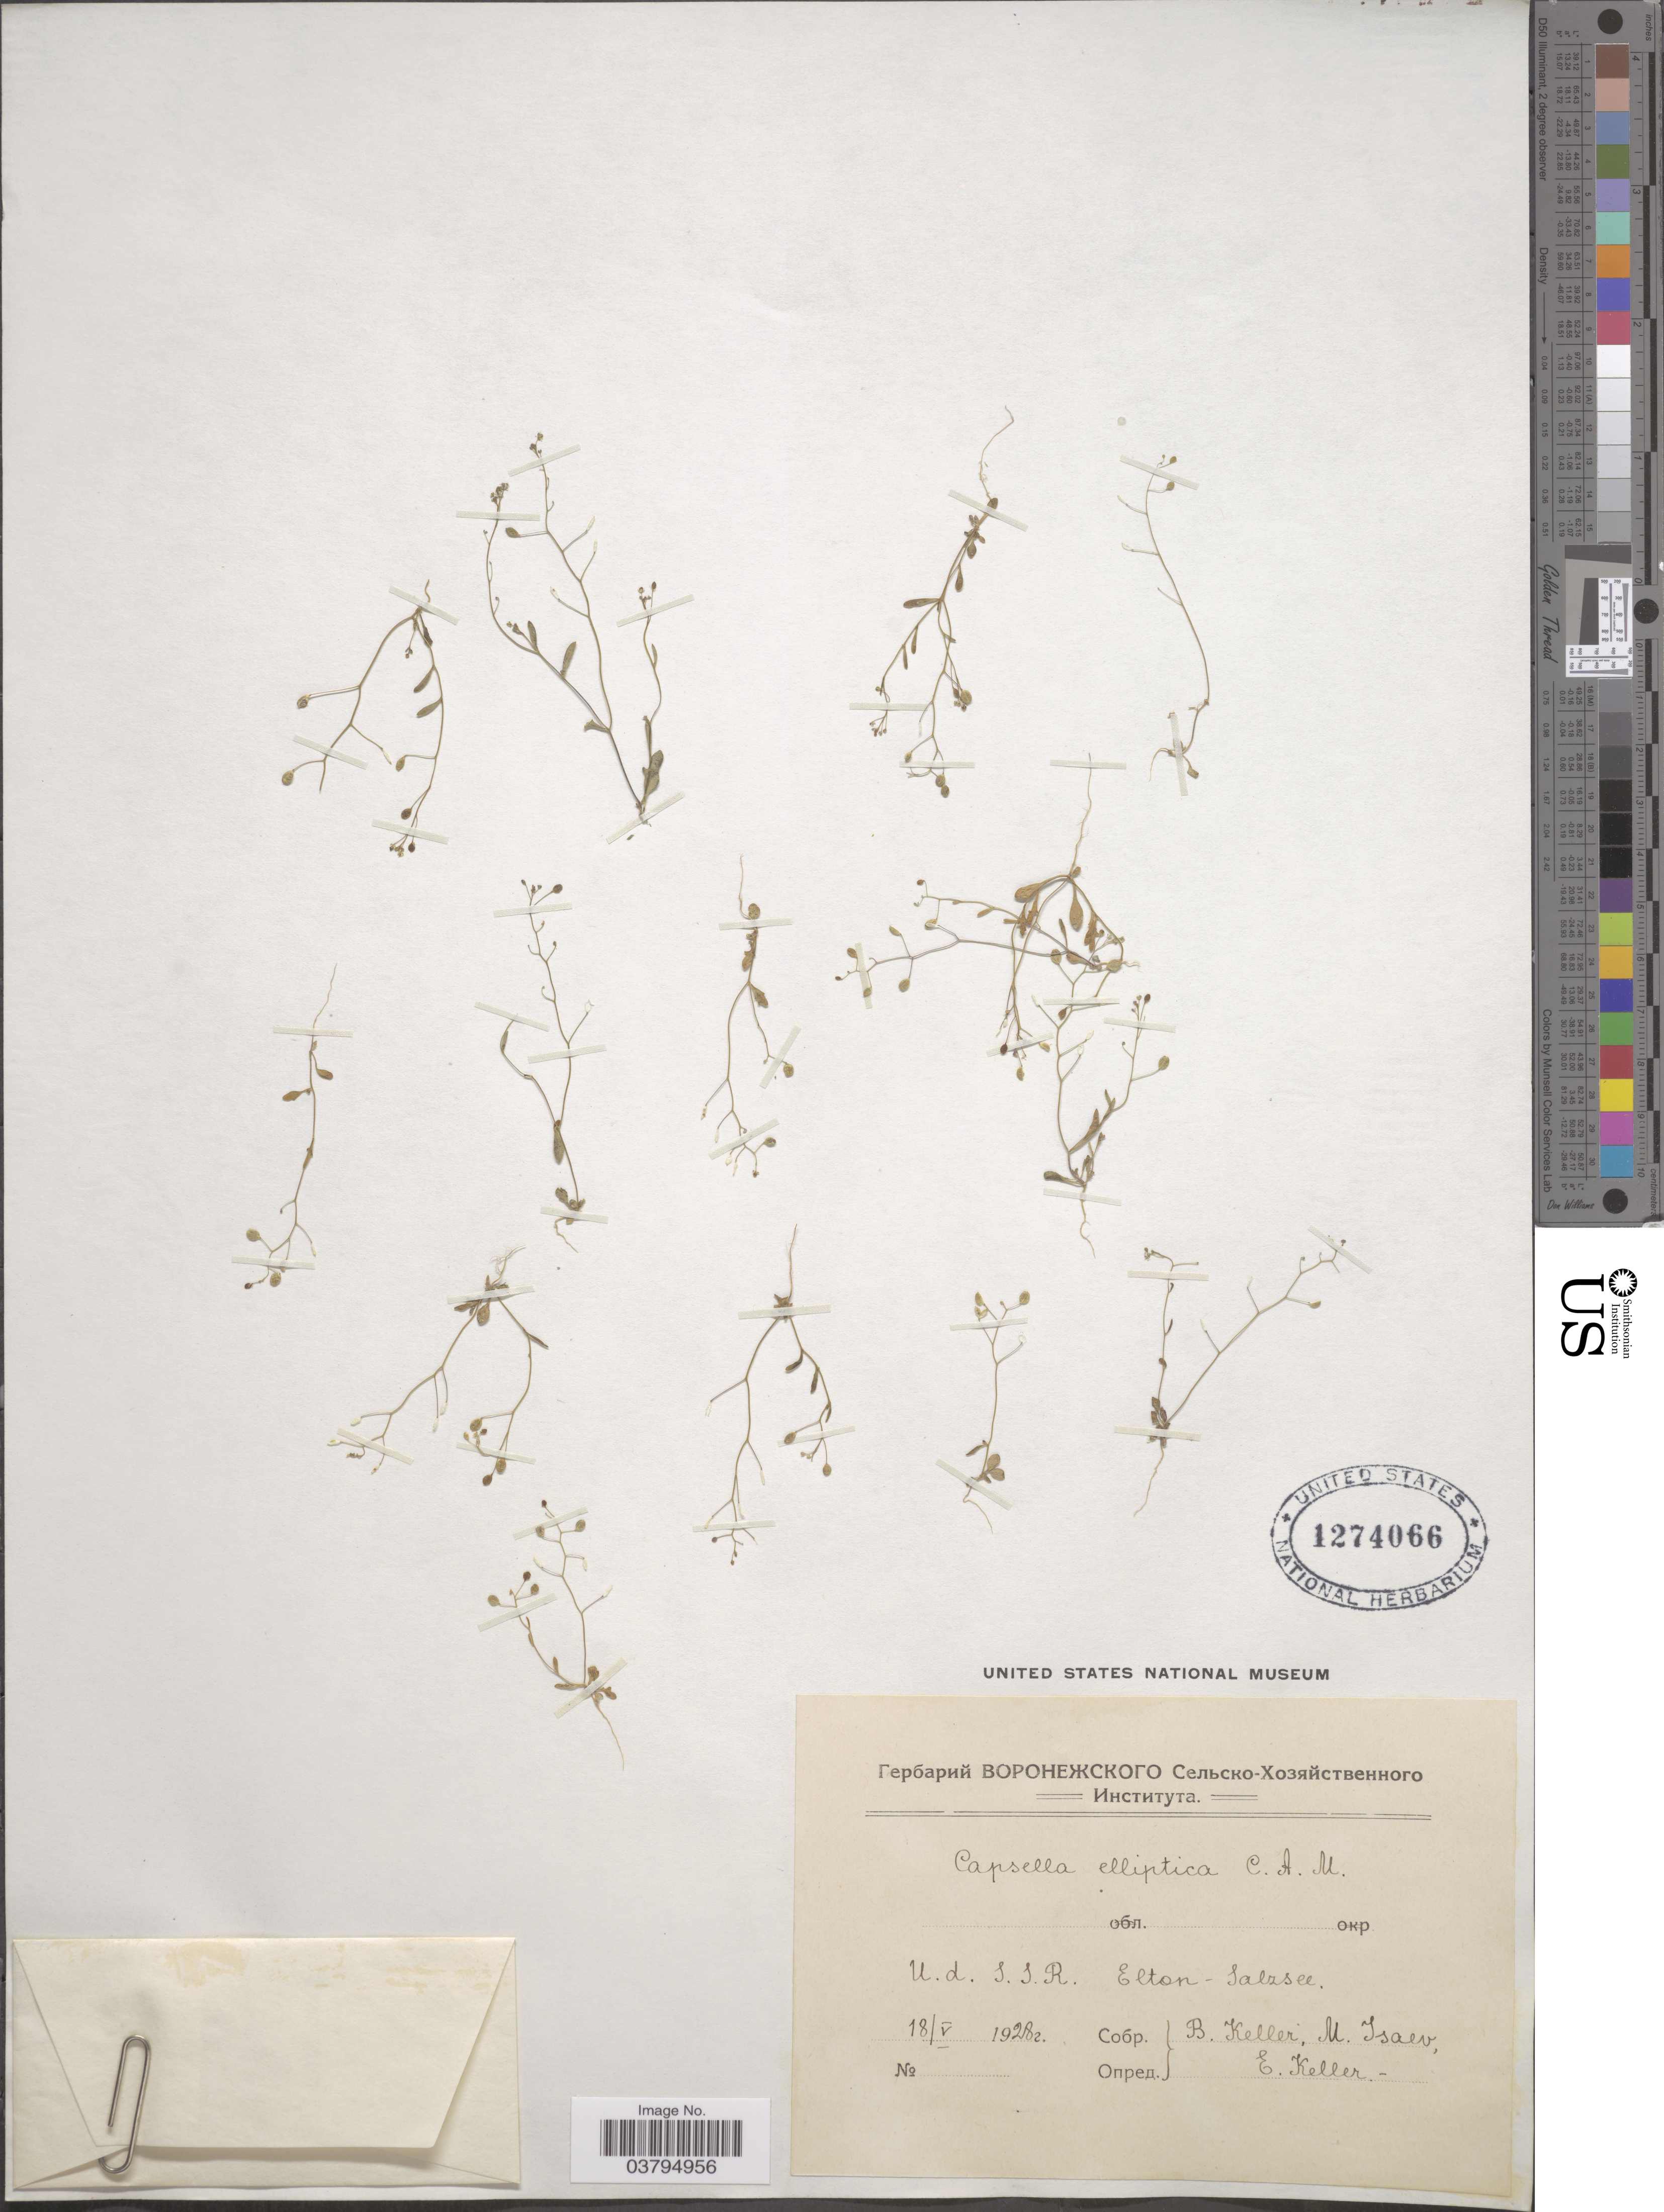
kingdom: Plantae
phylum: Tracheophyta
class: Magnoliopsida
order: Brassicales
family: Brassicaceae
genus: Capsella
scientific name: Capsella elliptica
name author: C.A. Mey.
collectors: B. Keller, M. Isaev & E. Keller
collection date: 1928-05-18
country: Russian Federation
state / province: Volgograd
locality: U. d. S. S. R. Elton-Salzsee.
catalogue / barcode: US 1274066